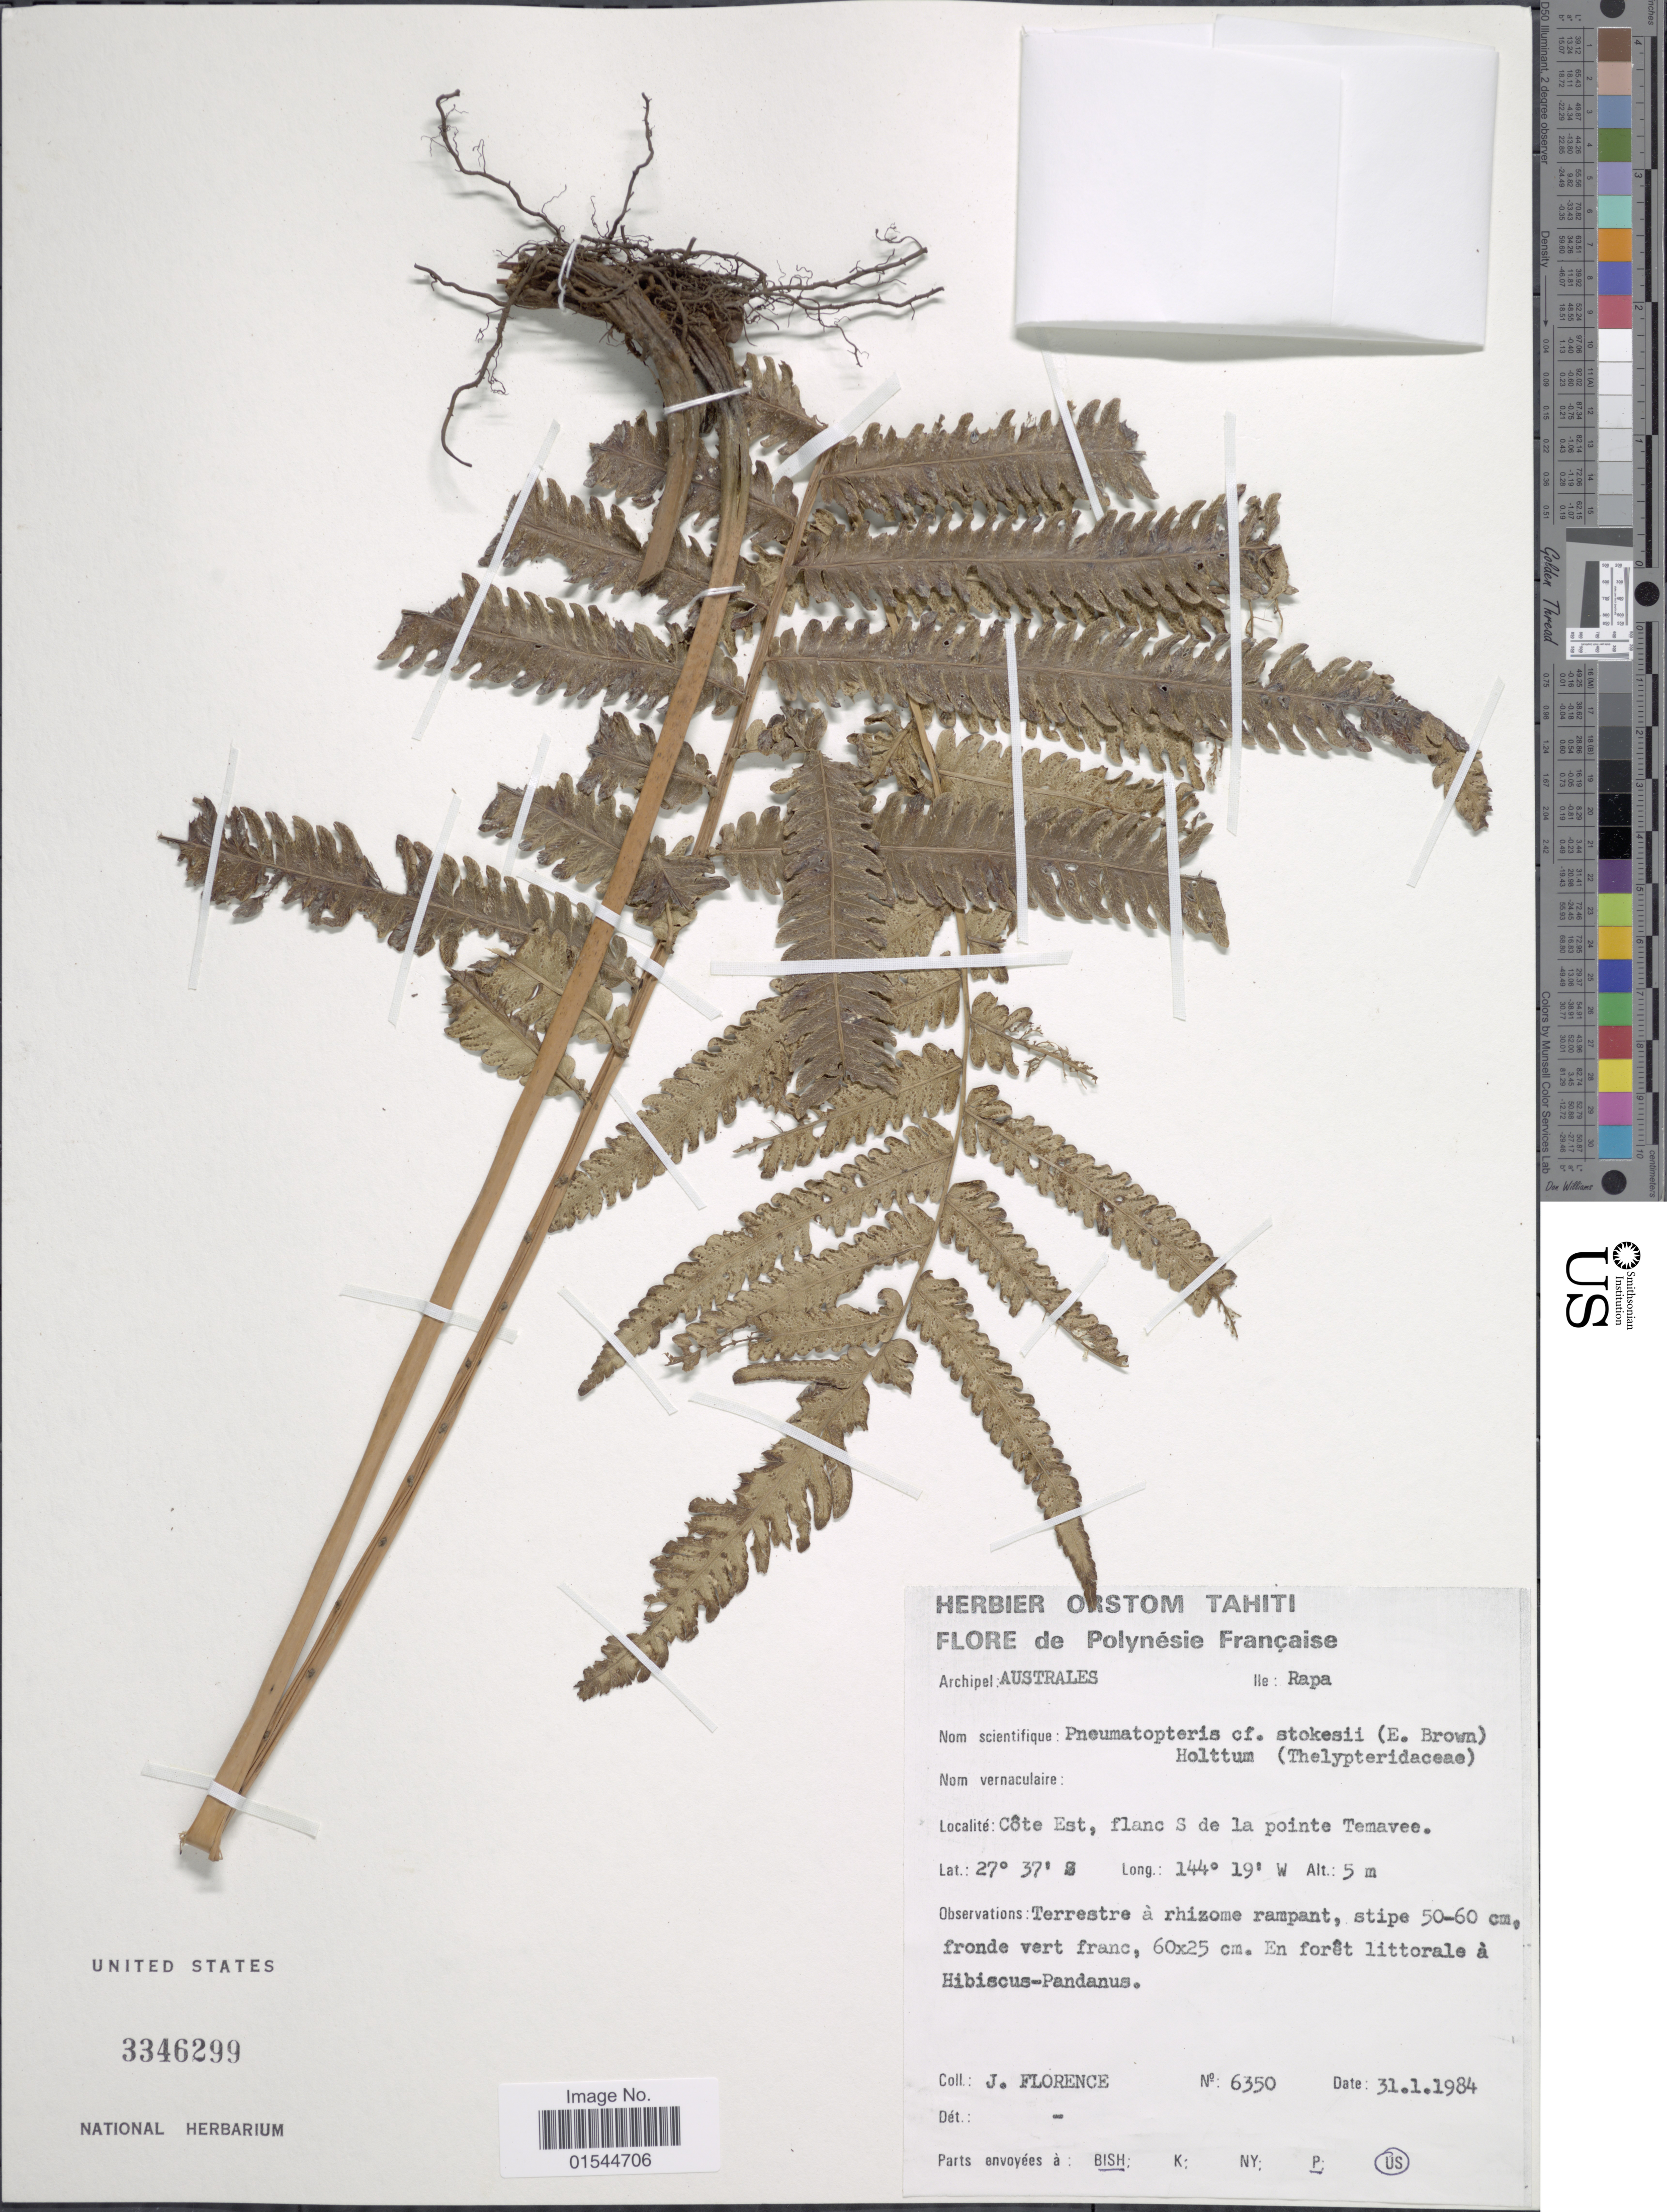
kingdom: Plantae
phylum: Tracheophyta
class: Polypodiopsida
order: Polypodiales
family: Thelypteridaceae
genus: Pneumatopteris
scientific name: Pneumatopteris stokesii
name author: (E.D. Br. ex E.D. Br.) Holttum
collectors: J. Florence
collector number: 6350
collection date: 1984-01-31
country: French Polynesia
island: Rapa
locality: Polynesie Francaise, Archipel Australes, Ile Rapa, Cote Est, flanc S de la pointe Temavee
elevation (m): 5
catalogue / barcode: US 3346299